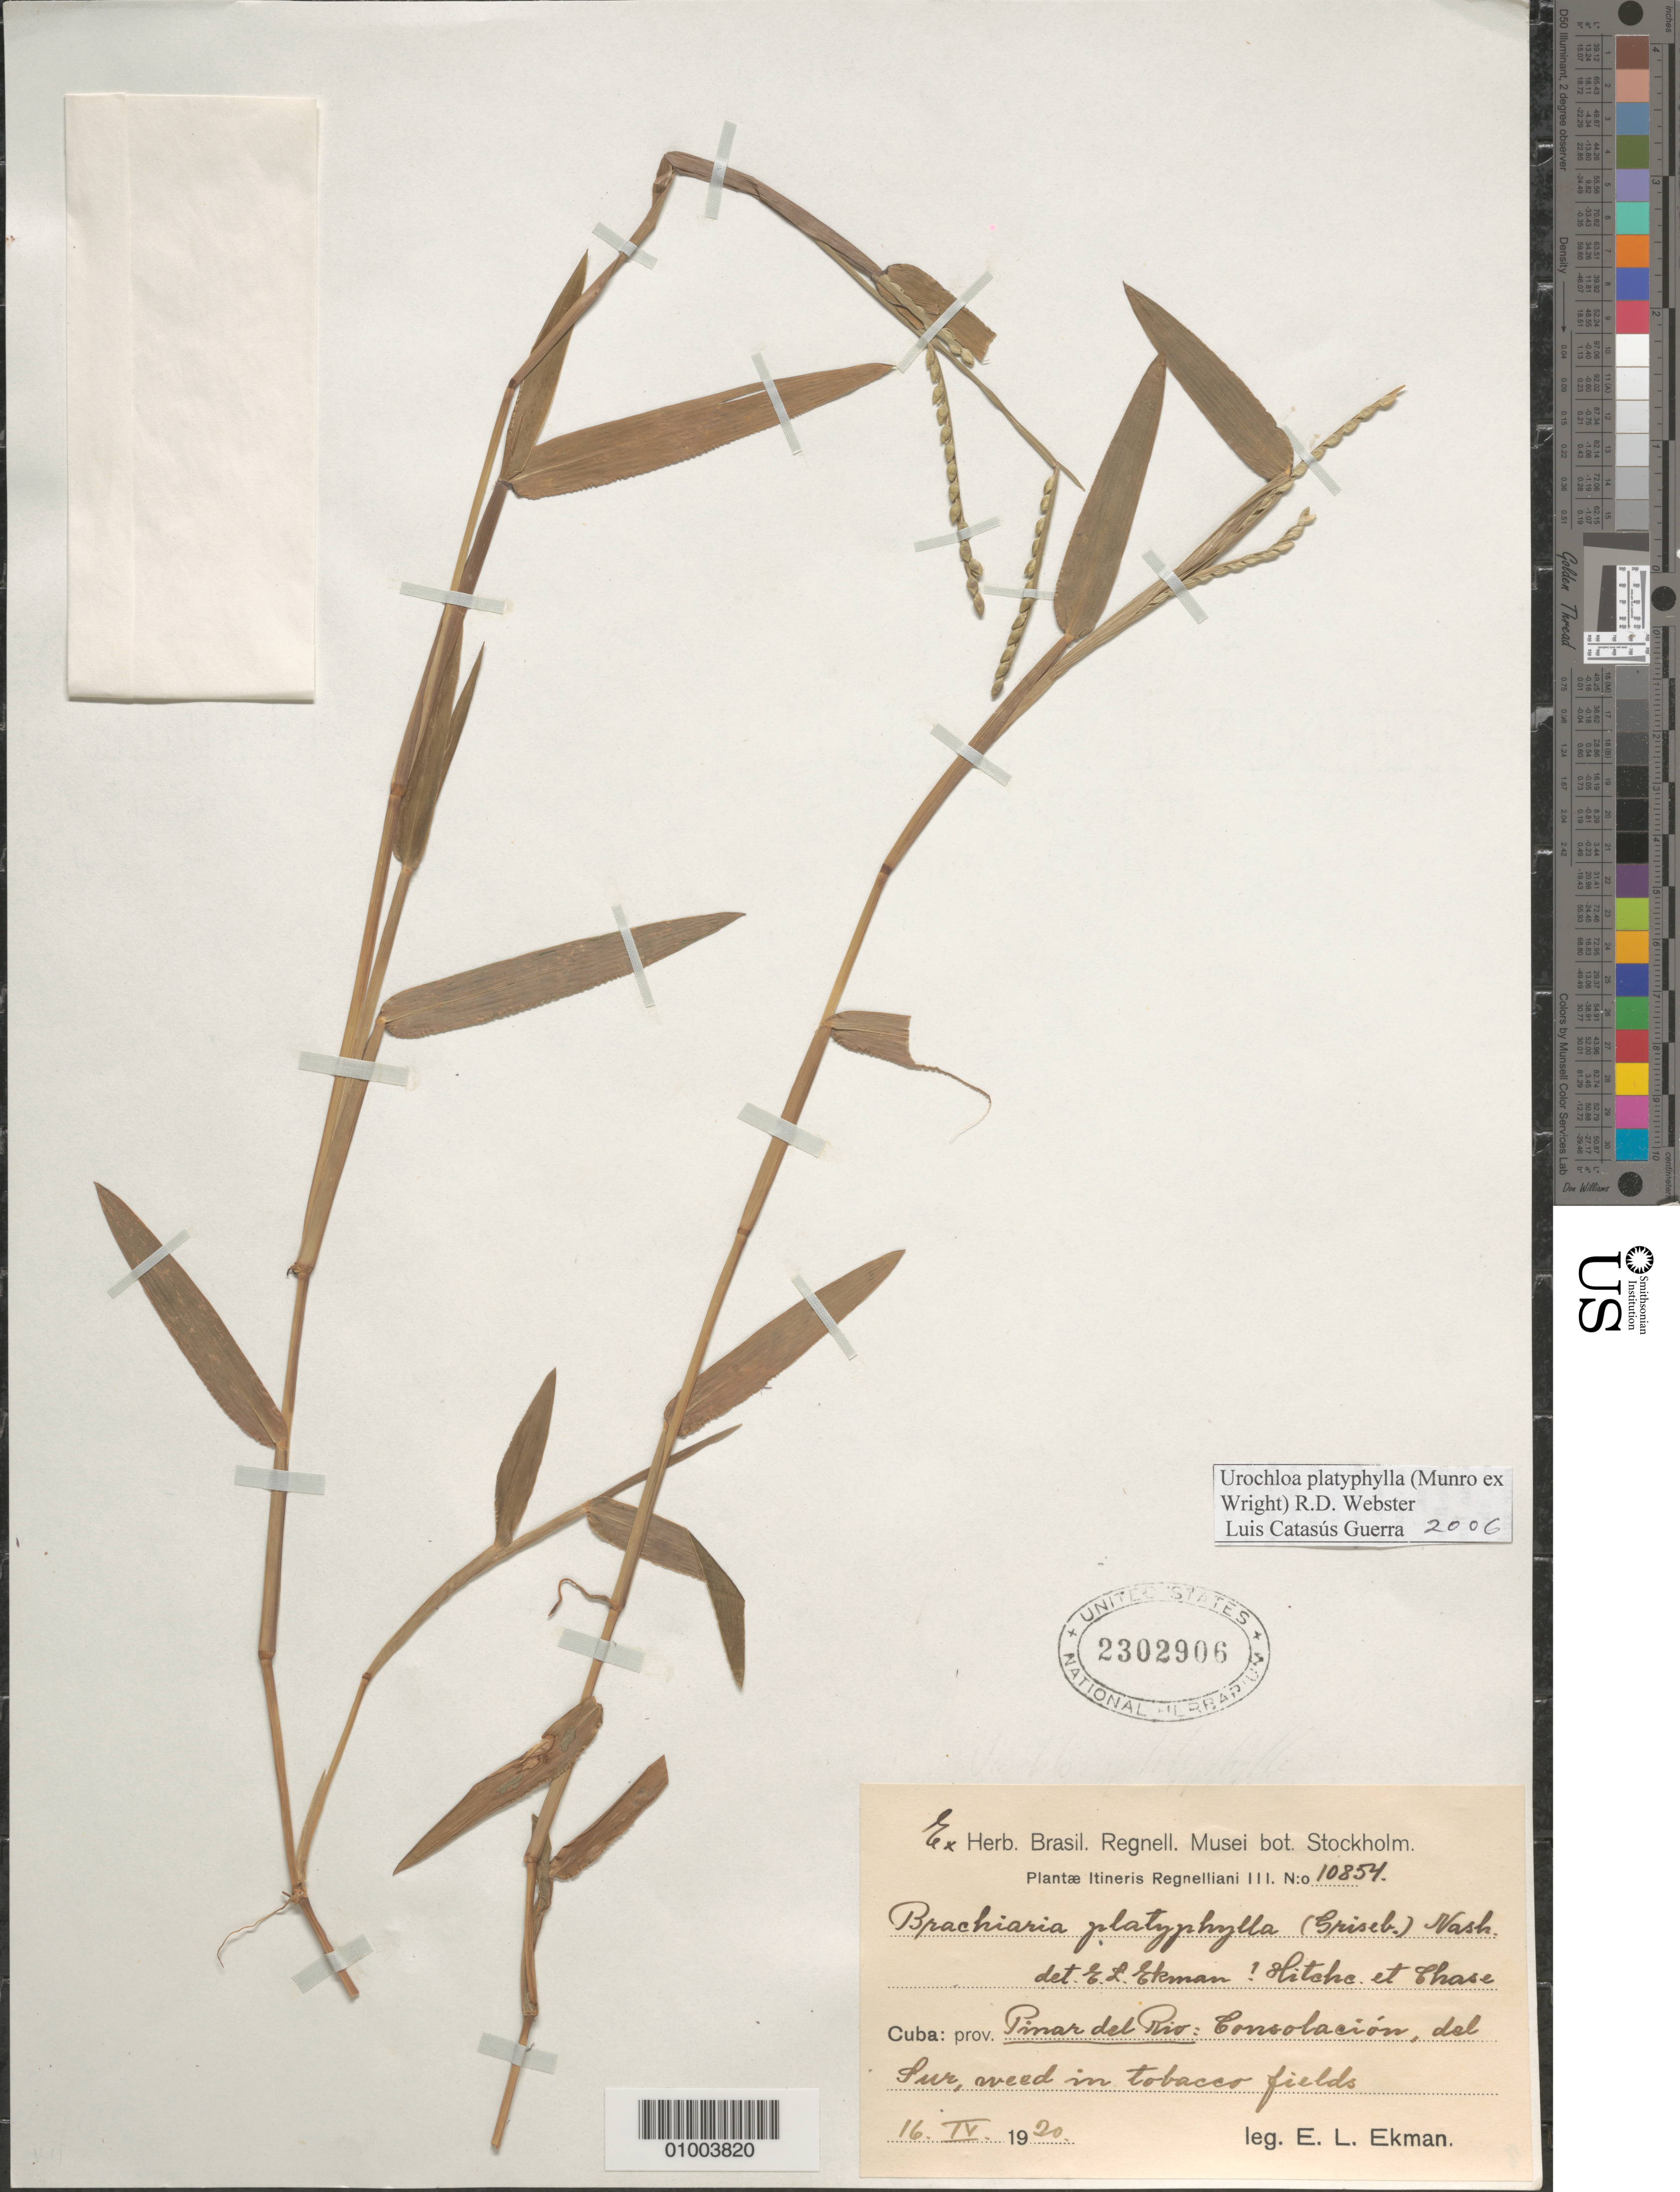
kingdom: Plantae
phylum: Tracheophyta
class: Liliopsida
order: Poales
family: Poaceae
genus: Urochloa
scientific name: Urochloa platyphylla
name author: (Munro ex C. Wright) R.D. Webster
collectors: E. L. Ekman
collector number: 10854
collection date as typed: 16 Apr 1920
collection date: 1920-04-16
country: Cuba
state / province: Pinar del Rio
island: Cuba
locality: Consolacion, del fur, weed in tobacco fields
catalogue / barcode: US 2302906